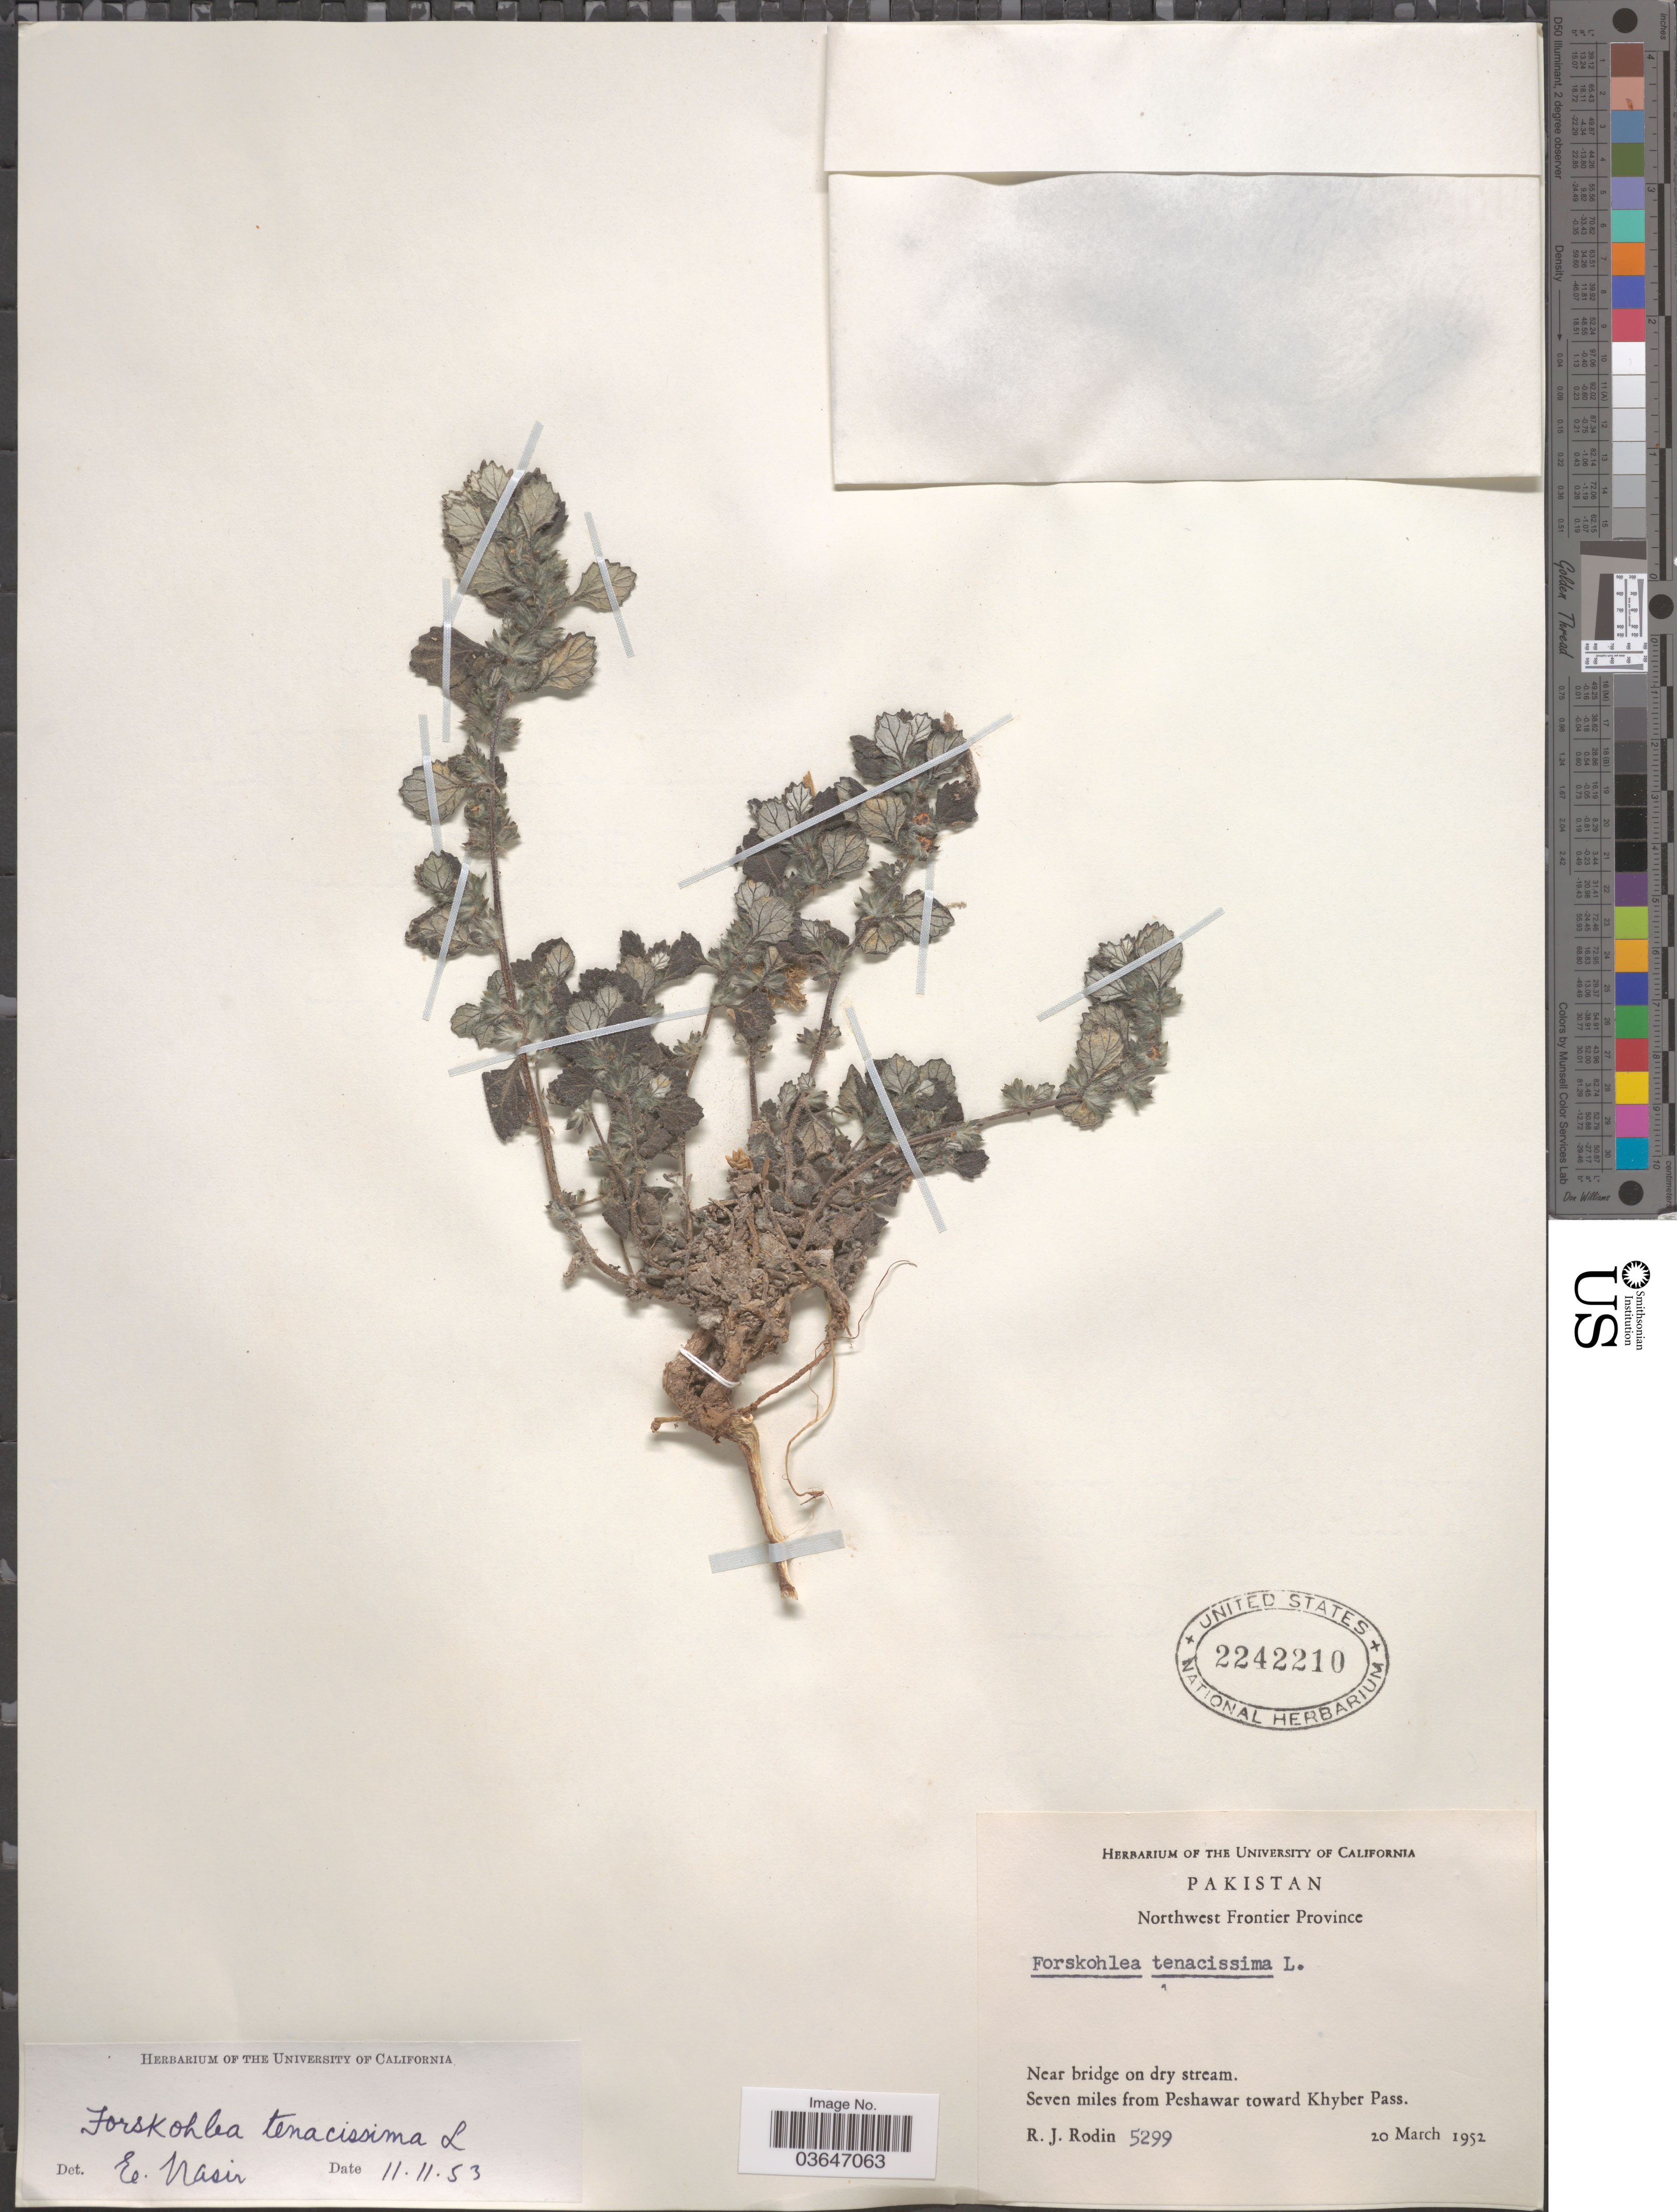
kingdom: Plantae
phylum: Tracheophyta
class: Magnoliopsida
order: Rosales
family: Urticaceae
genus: Forsskaolea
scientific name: Forsskaolea griersonii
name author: A.G. Mill. & J.A. Nyberg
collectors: R. J. Rodin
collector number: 5299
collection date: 1952-03-20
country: Pakistan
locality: Northwest Frontier Province. Seven miles from Peshawar toward Kyber Pass.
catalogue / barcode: US 2242210